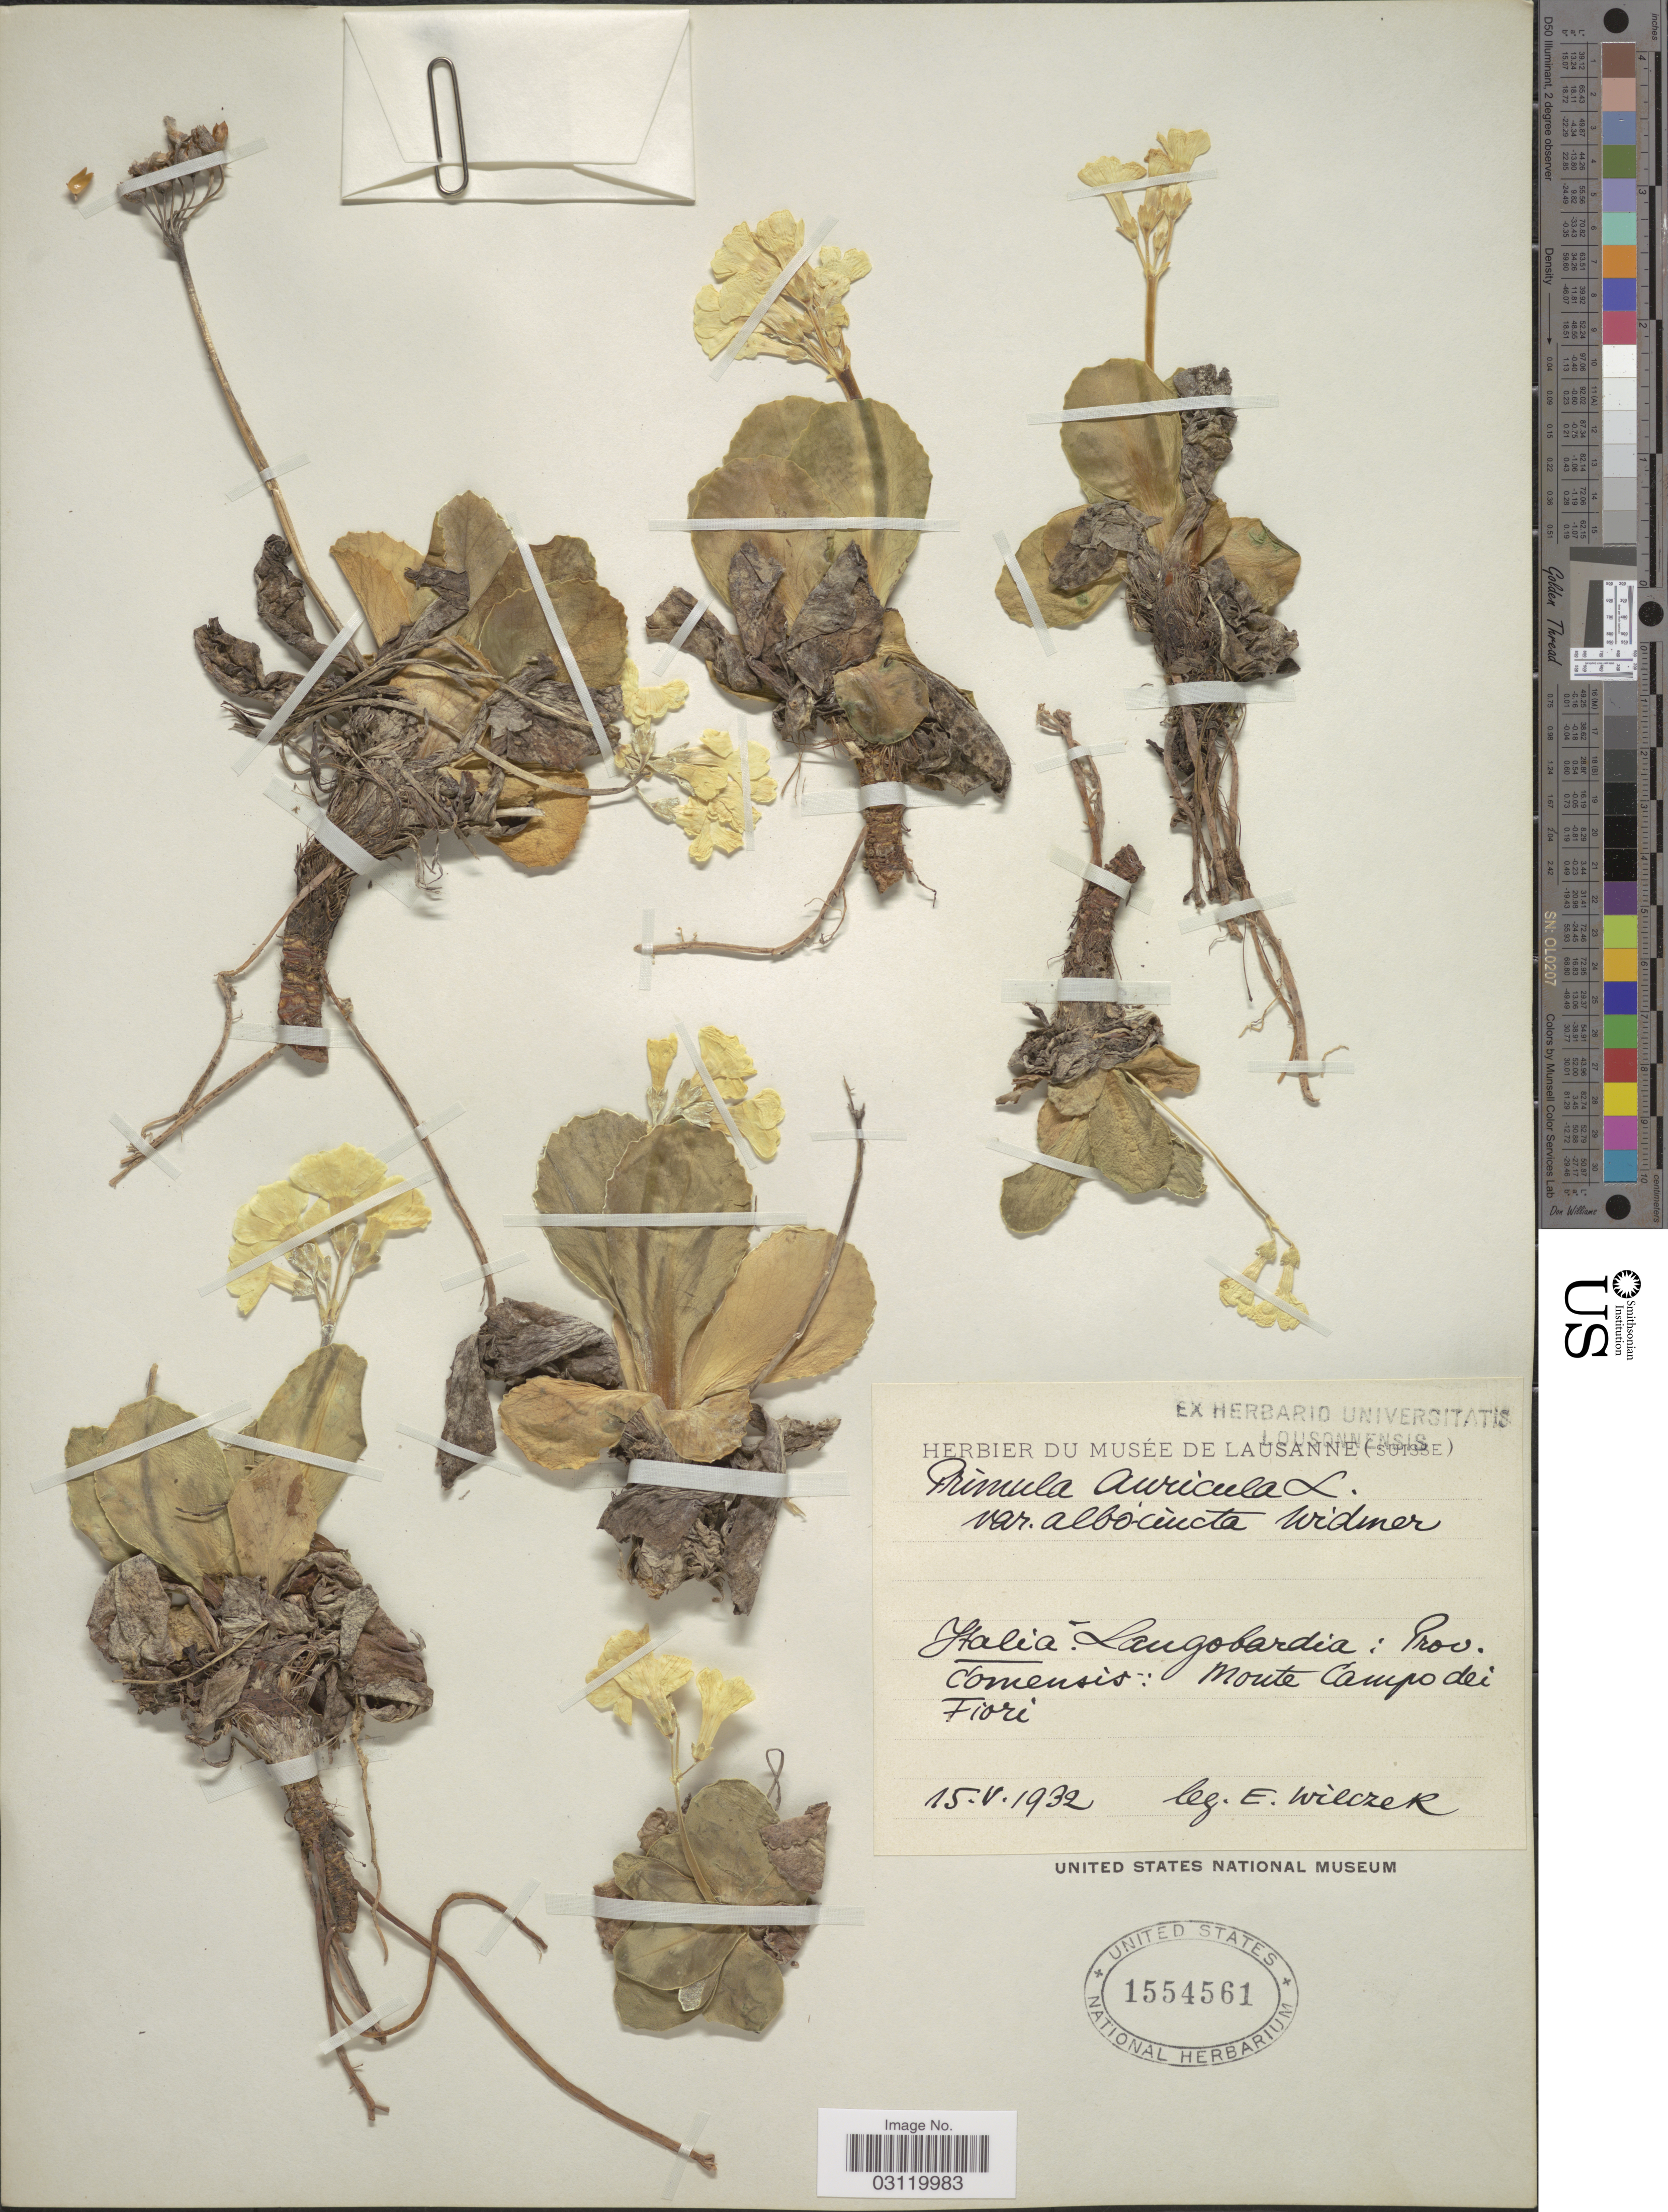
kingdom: Plantae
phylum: Tracheophyta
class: Magnoliopsida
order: Ericales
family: Primulaceae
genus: Primula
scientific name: Primula auricula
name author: L.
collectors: E. Wilczek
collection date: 1932-05-15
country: Italy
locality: Italiá. Langobardia: Prov. Comensis: Monte Campo dei Fiori.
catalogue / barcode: US 1554561